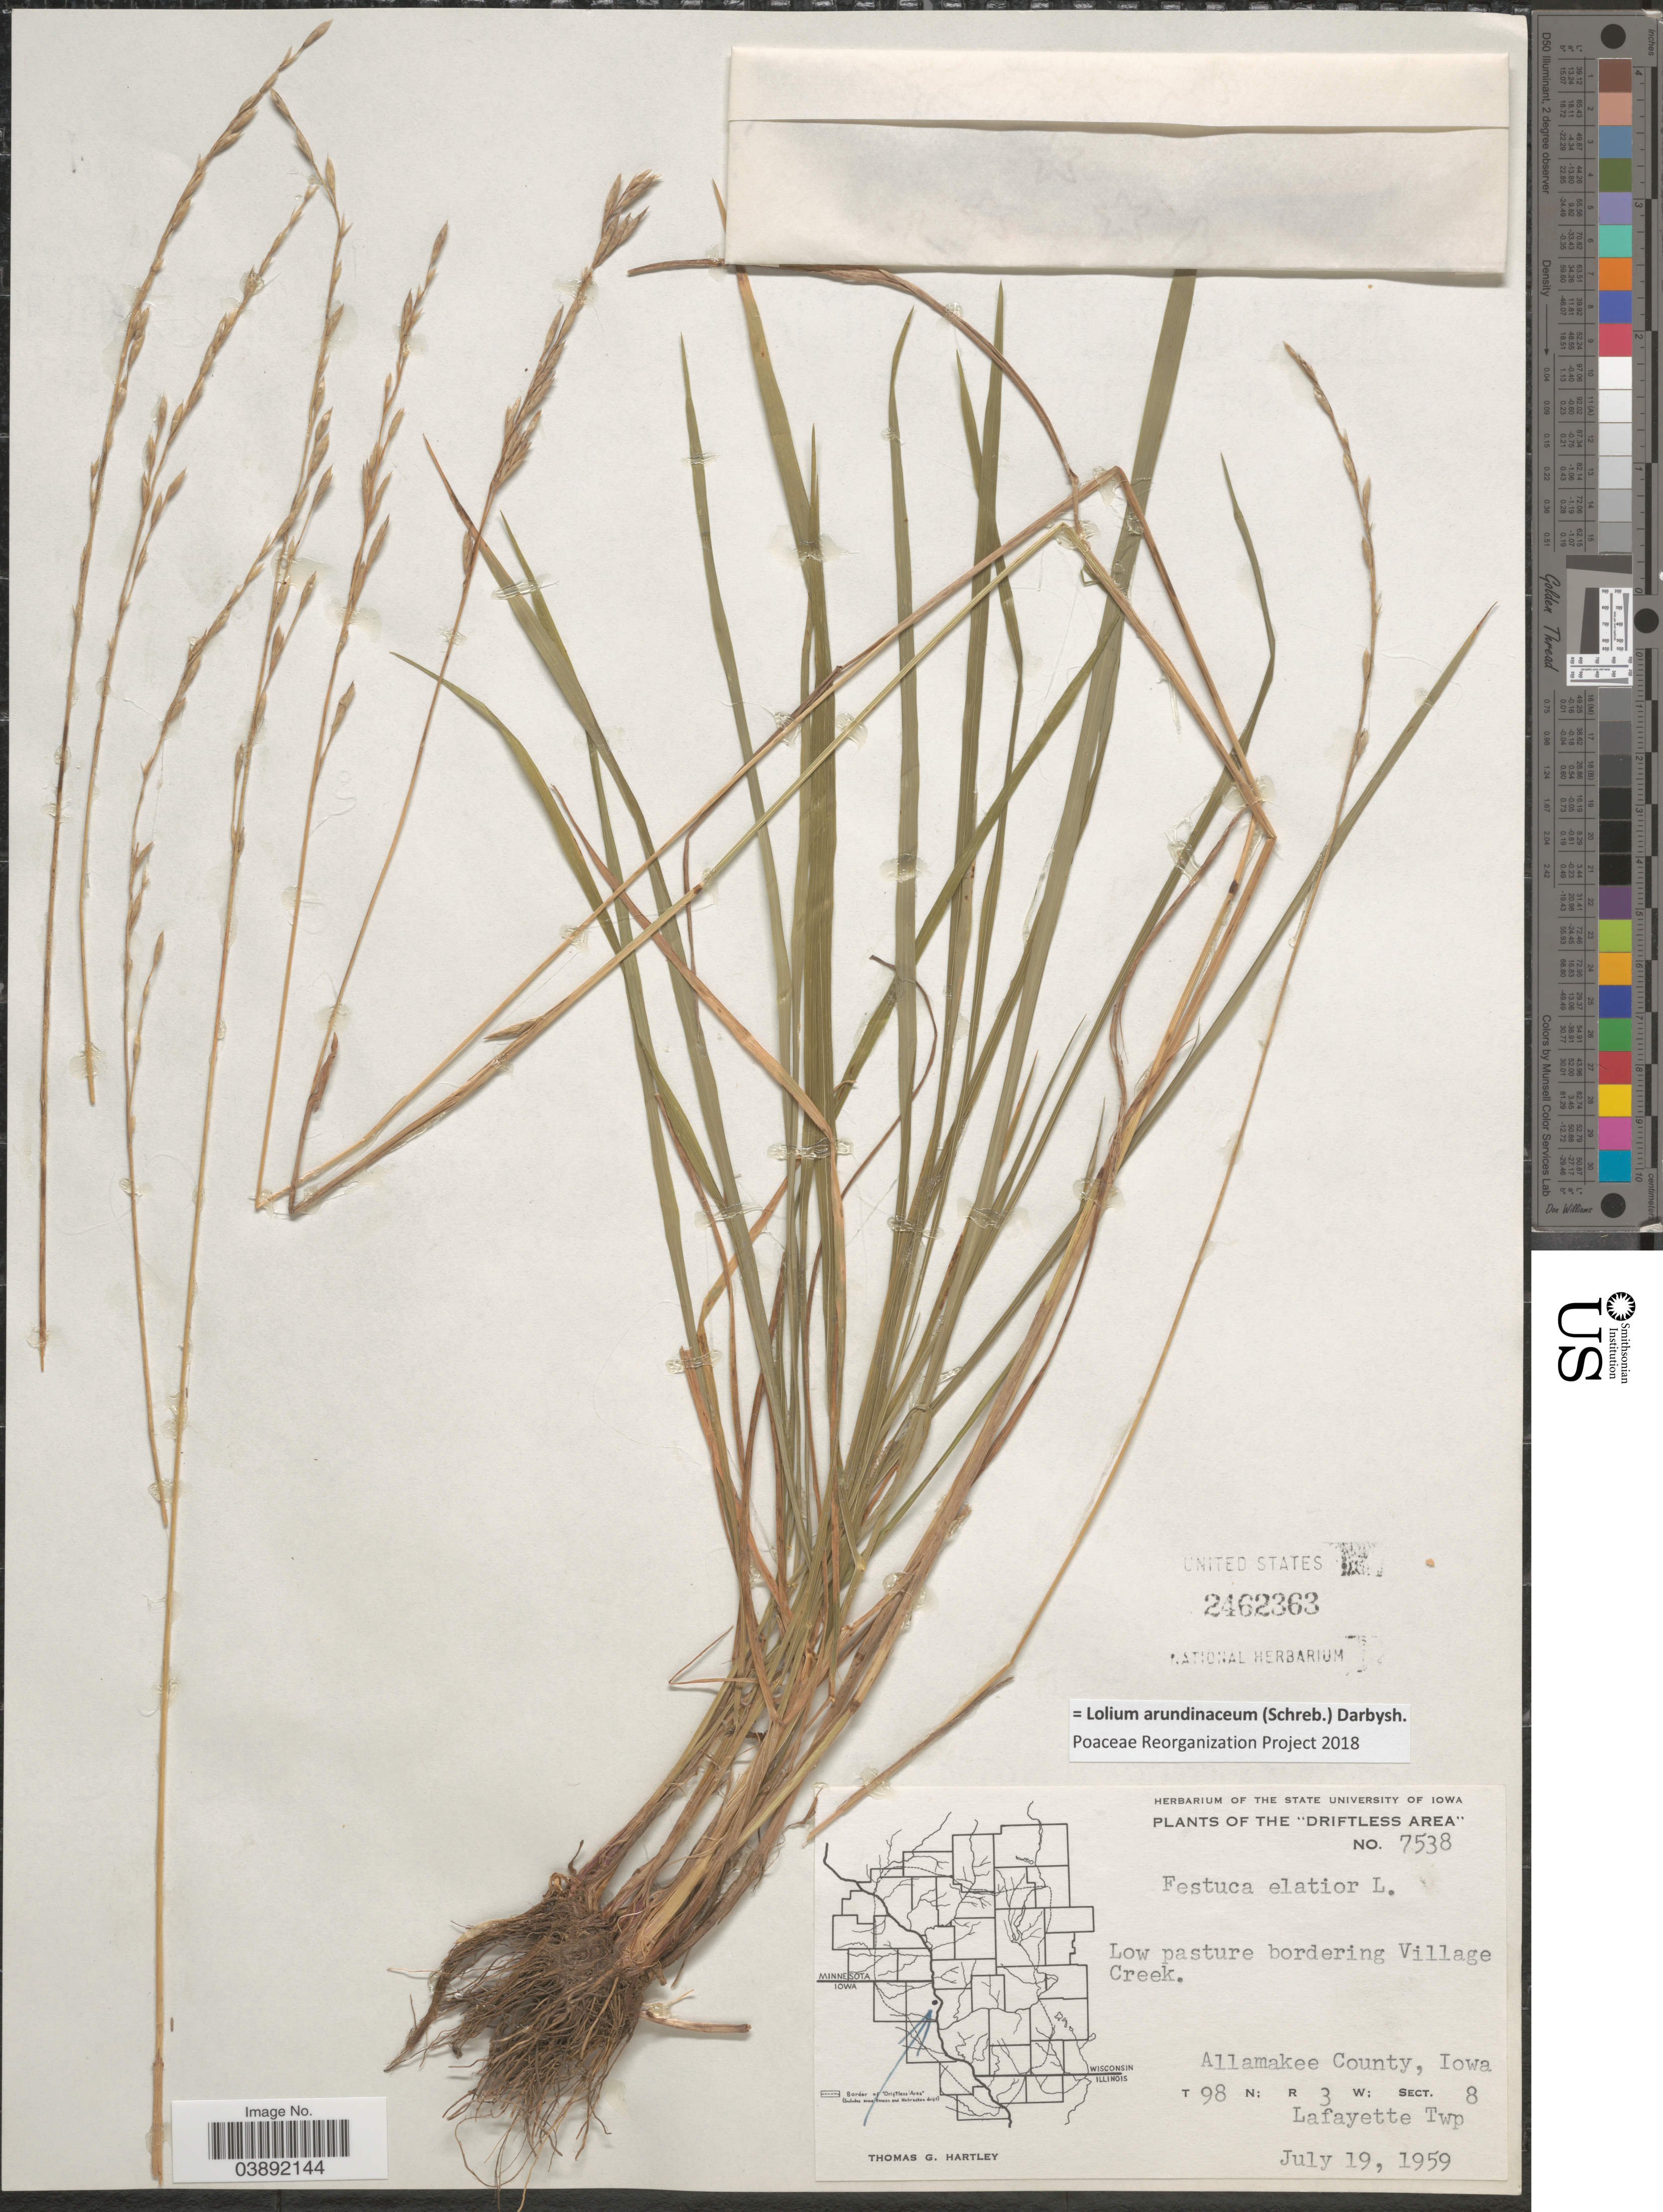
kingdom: Plantae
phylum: Tracheophyta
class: Liliopsida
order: Poales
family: Poaceae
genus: Lolium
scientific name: Lolium arundinaceum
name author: (Schreb.) Darbysh.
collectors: T. G. Hartley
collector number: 7538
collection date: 1959-07-19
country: United States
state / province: Iowa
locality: The "Driftless Area". Low pasture bordering Village Creek. Allamakee County. T 98 N; R 3 W; Sect. 8. Lafayette Twp.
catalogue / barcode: US 2462363